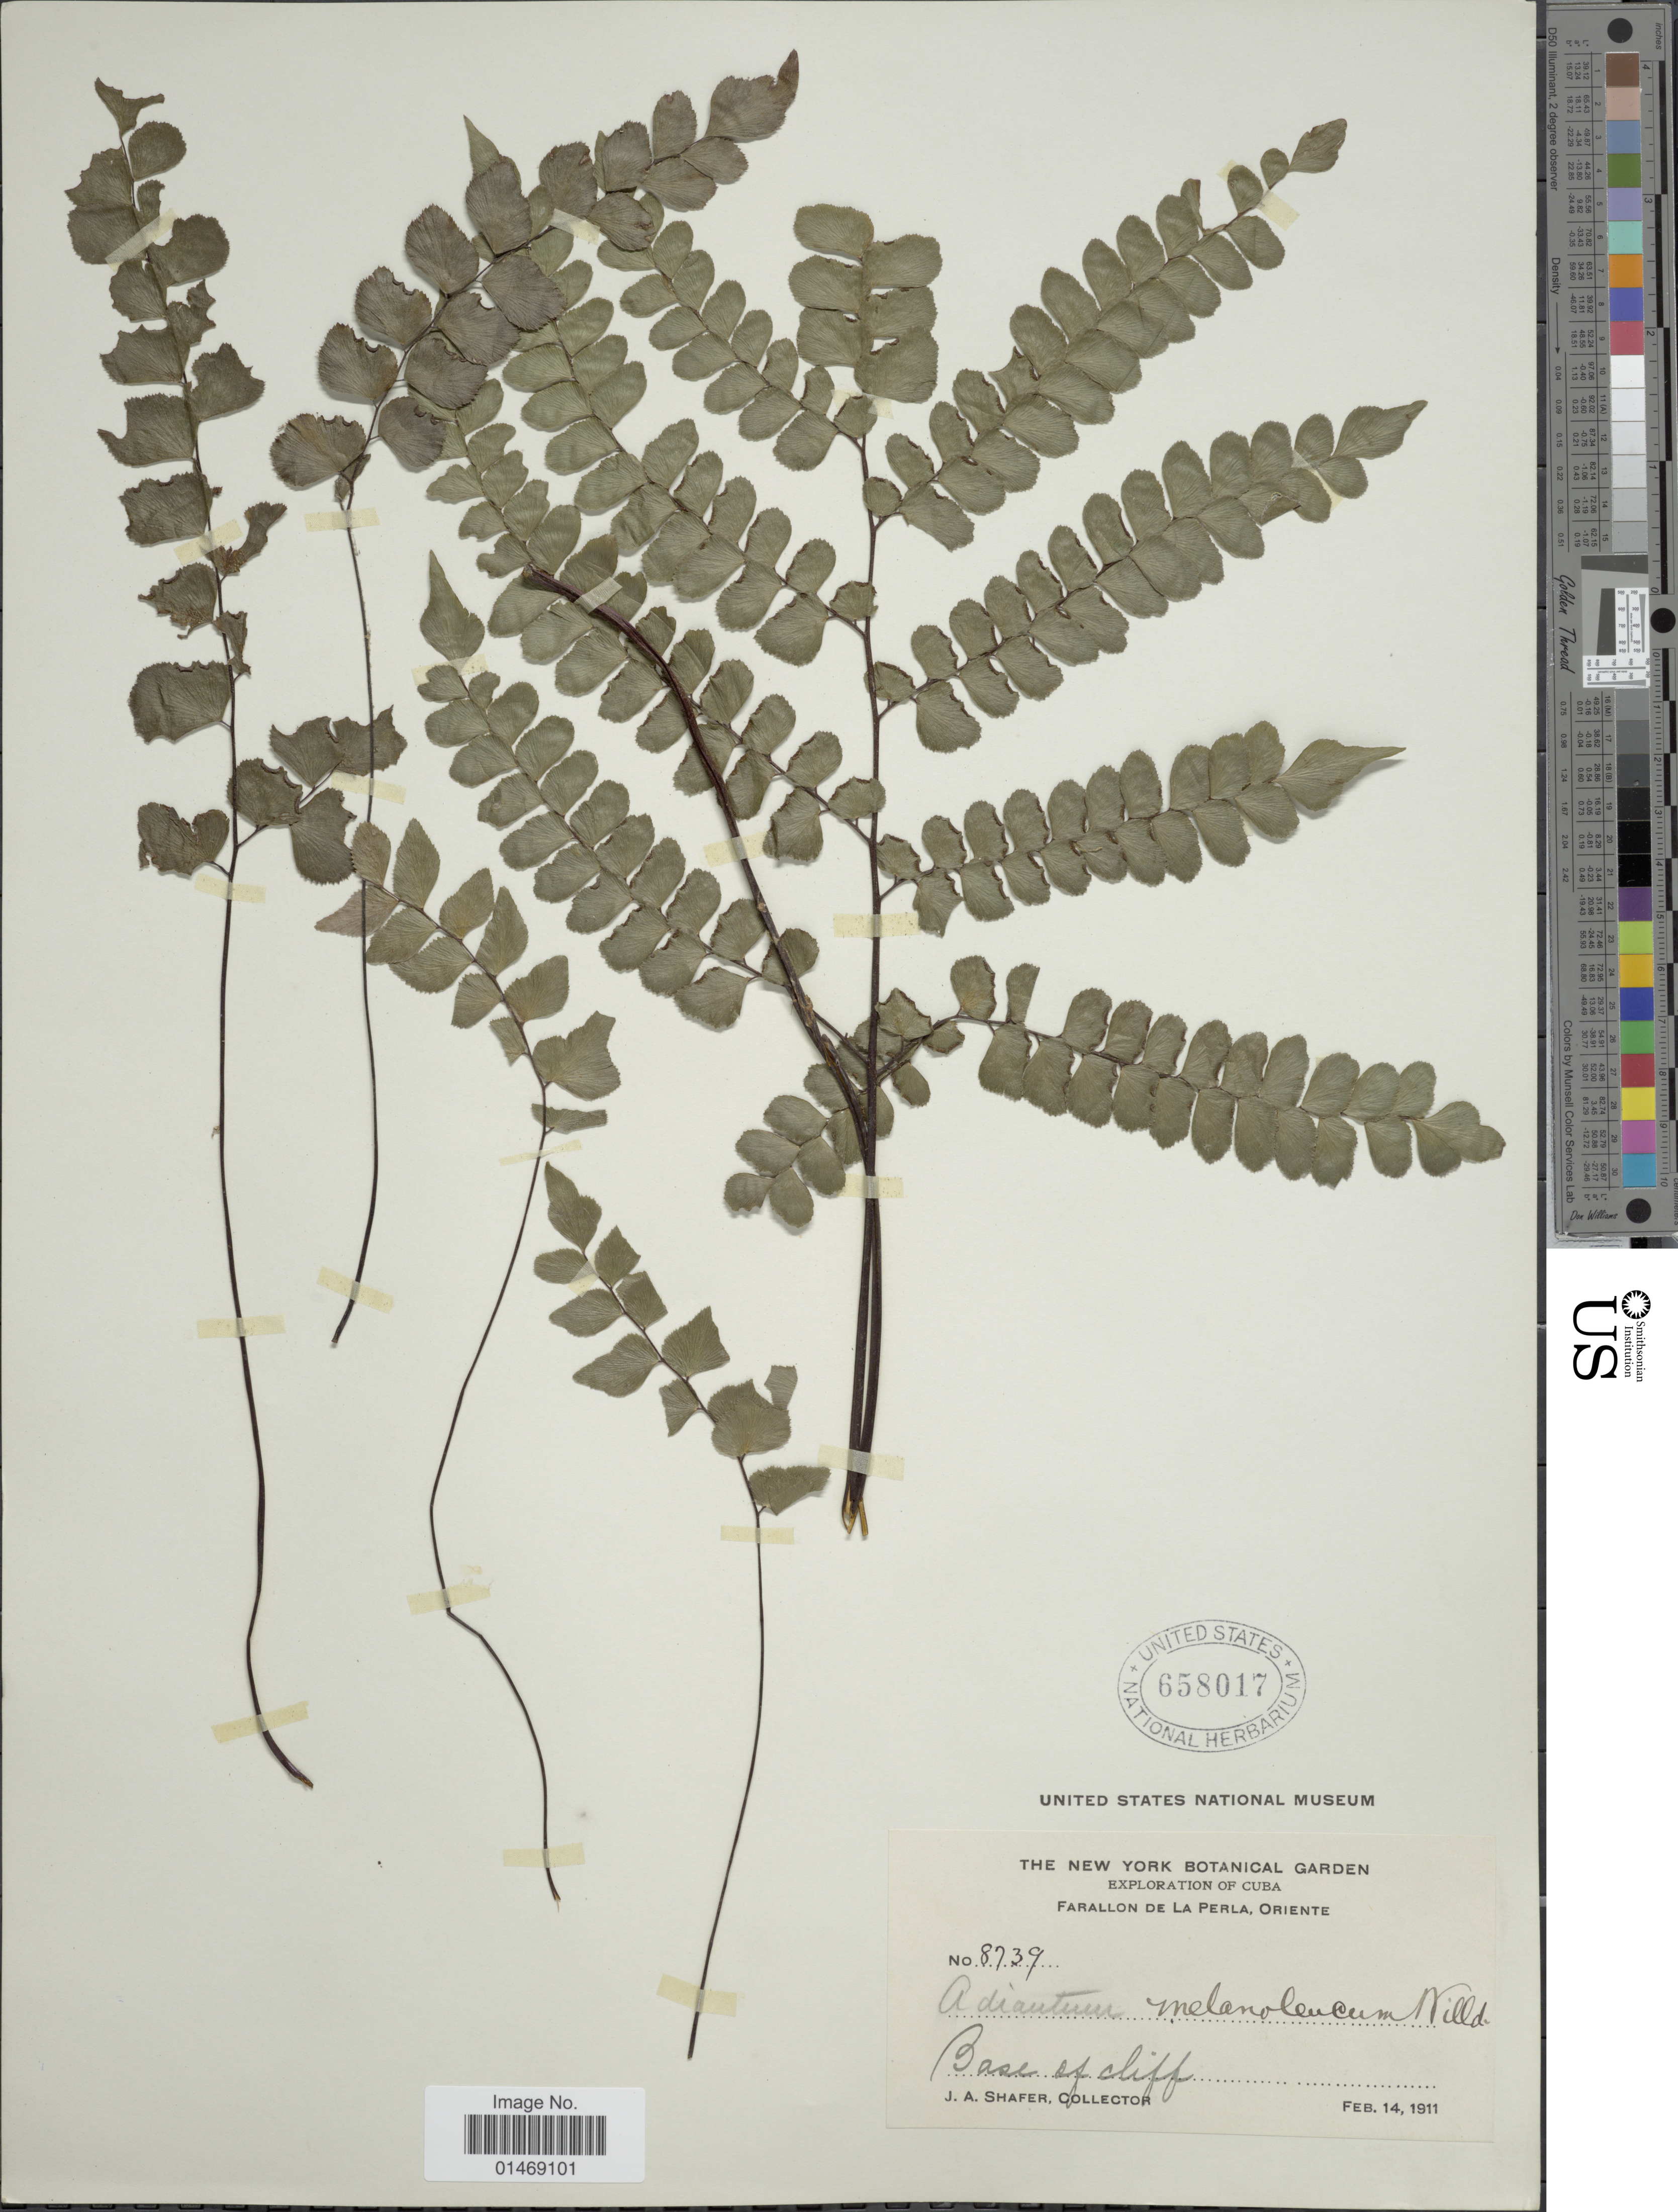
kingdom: Plantae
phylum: Tracheophyta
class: Polypodiopsida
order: Polypodiales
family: Pteridaceae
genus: Adiantum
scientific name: Adiantum melanoleucum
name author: Willd.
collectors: J. A. Shafer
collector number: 8739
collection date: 1911-02-14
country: Cuba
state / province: Oriente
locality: Farallon de La Perla, base of cliff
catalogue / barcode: US 658017